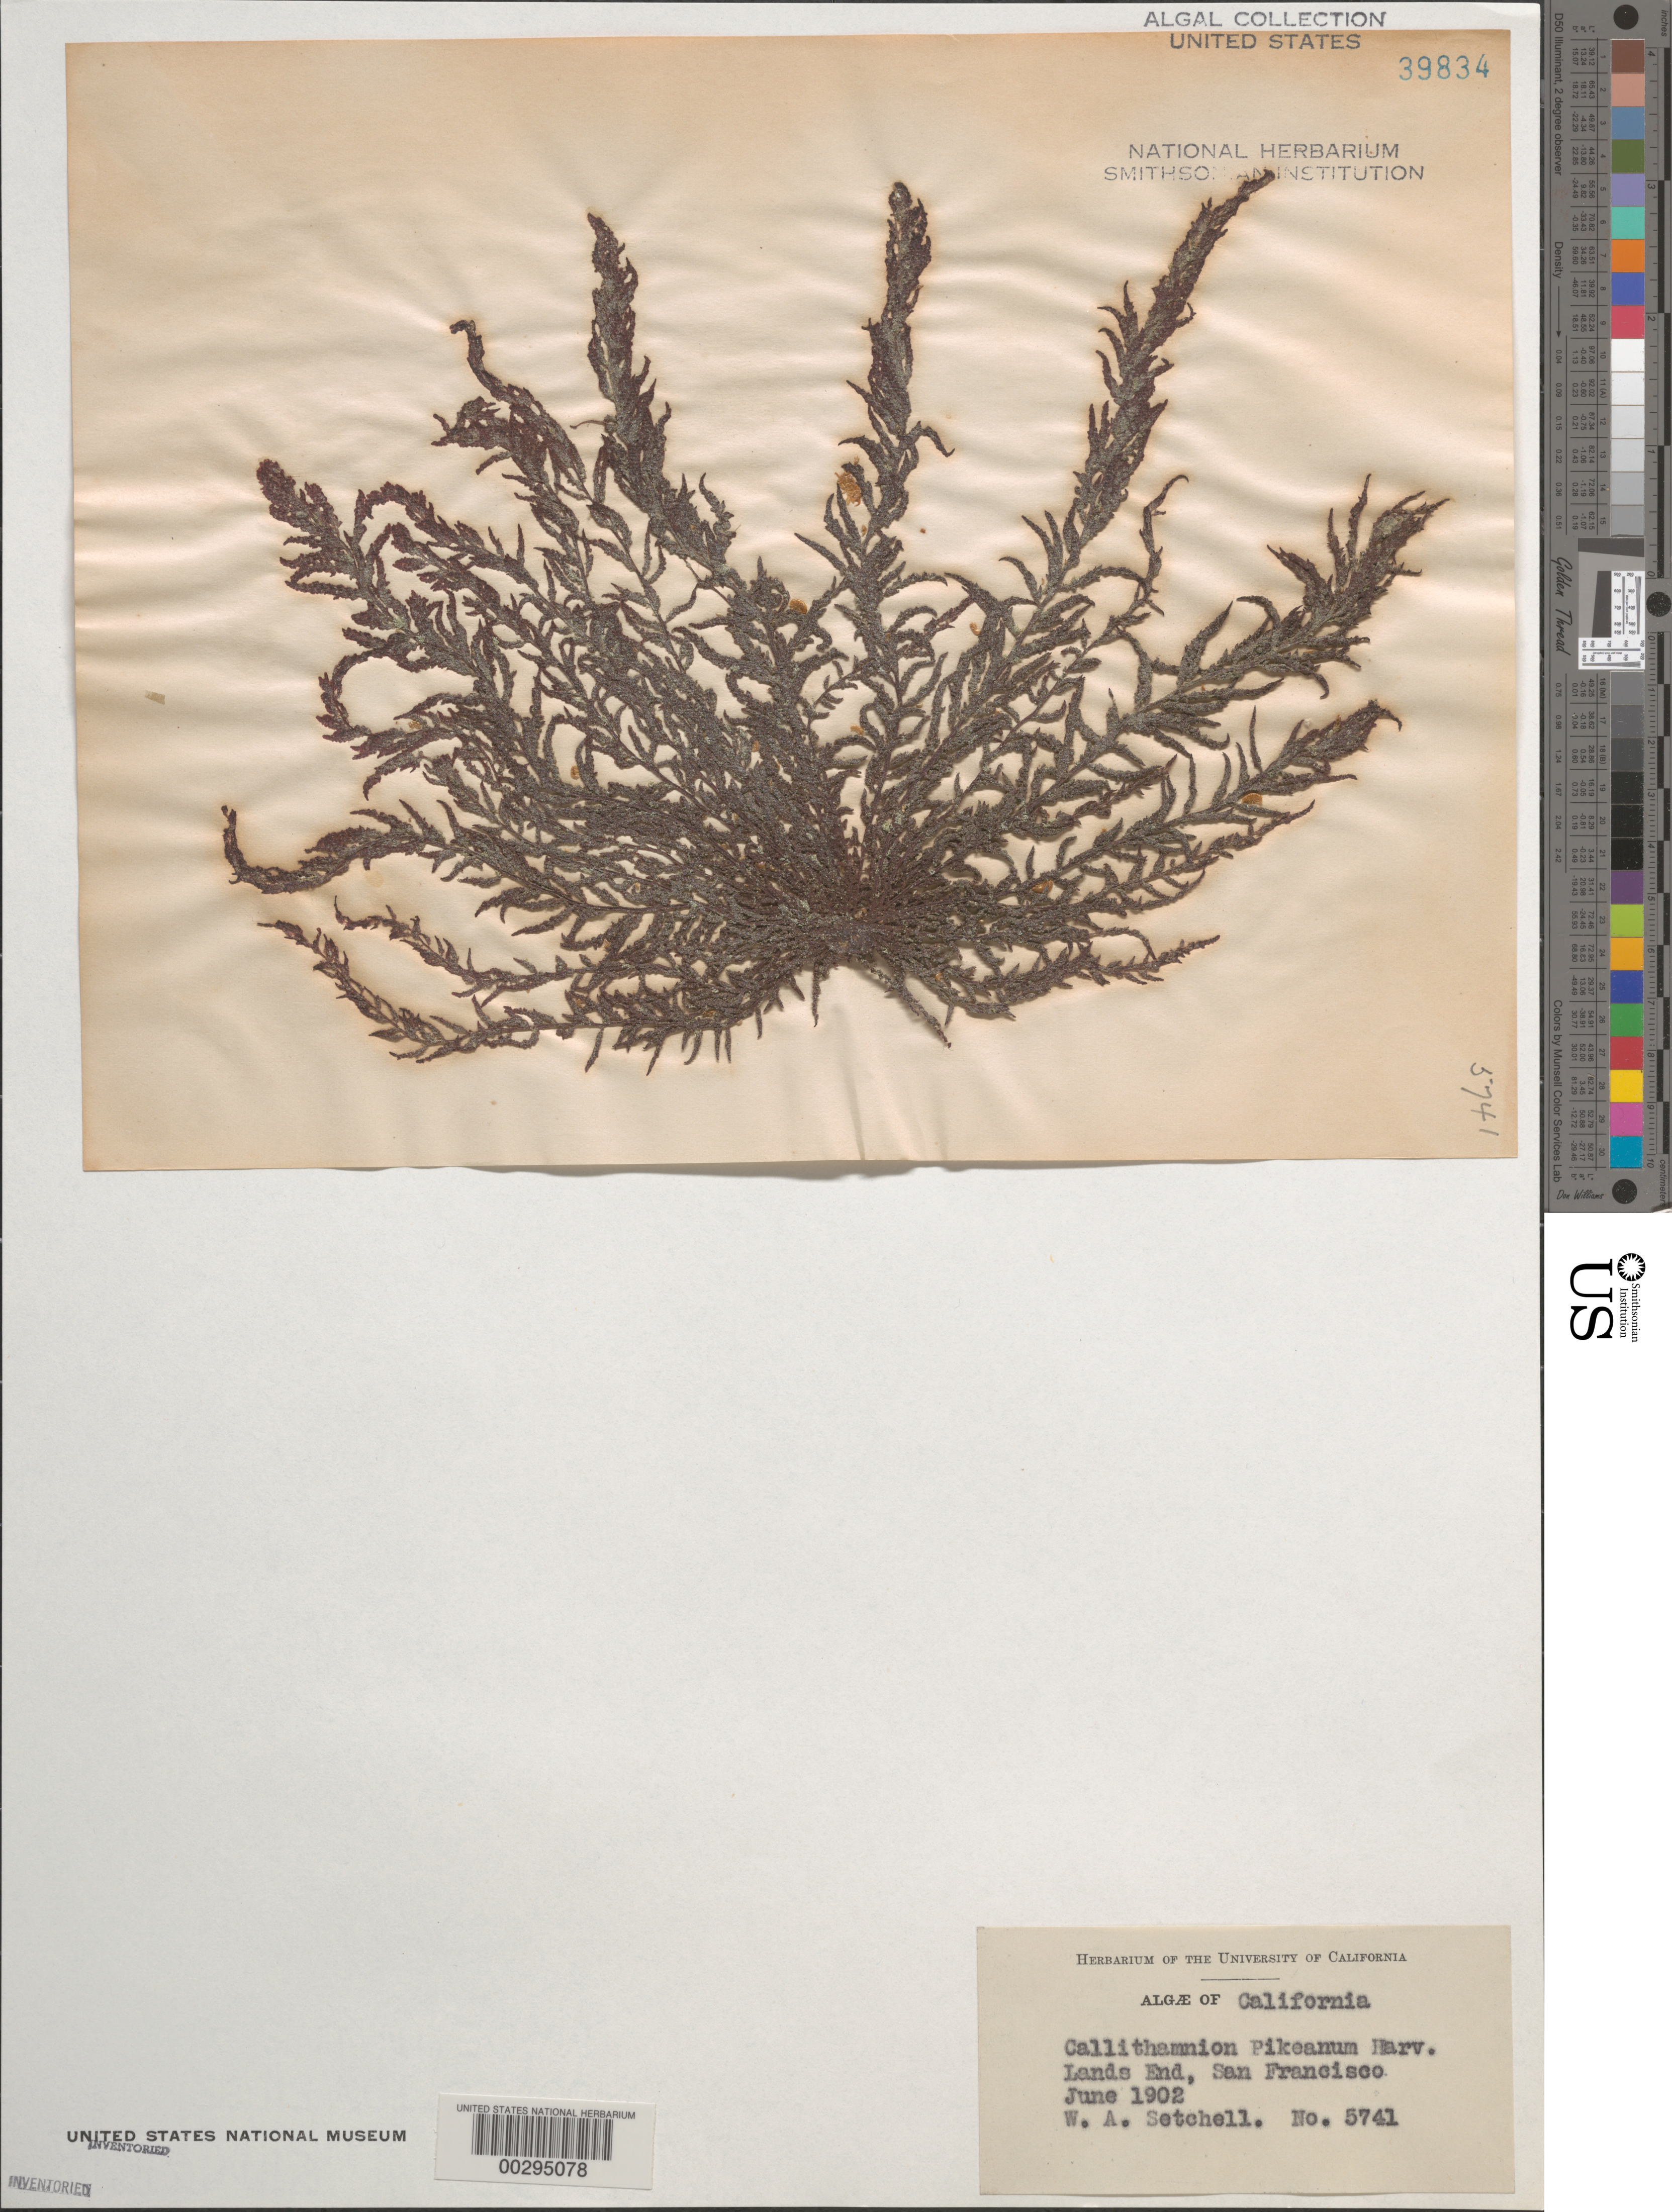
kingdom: Plantae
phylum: Rhodophyta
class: Florideophyceae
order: Ceramiales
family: Callithamniaceae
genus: Callithamnion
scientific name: Callithamnion pikeanum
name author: Harv.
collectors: W. Setchell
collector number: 5741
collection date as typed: Jun 1902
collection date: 1902-06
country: United States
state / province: California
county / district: San Francisco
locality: San Francisco, Lands End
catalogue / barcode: US 39834